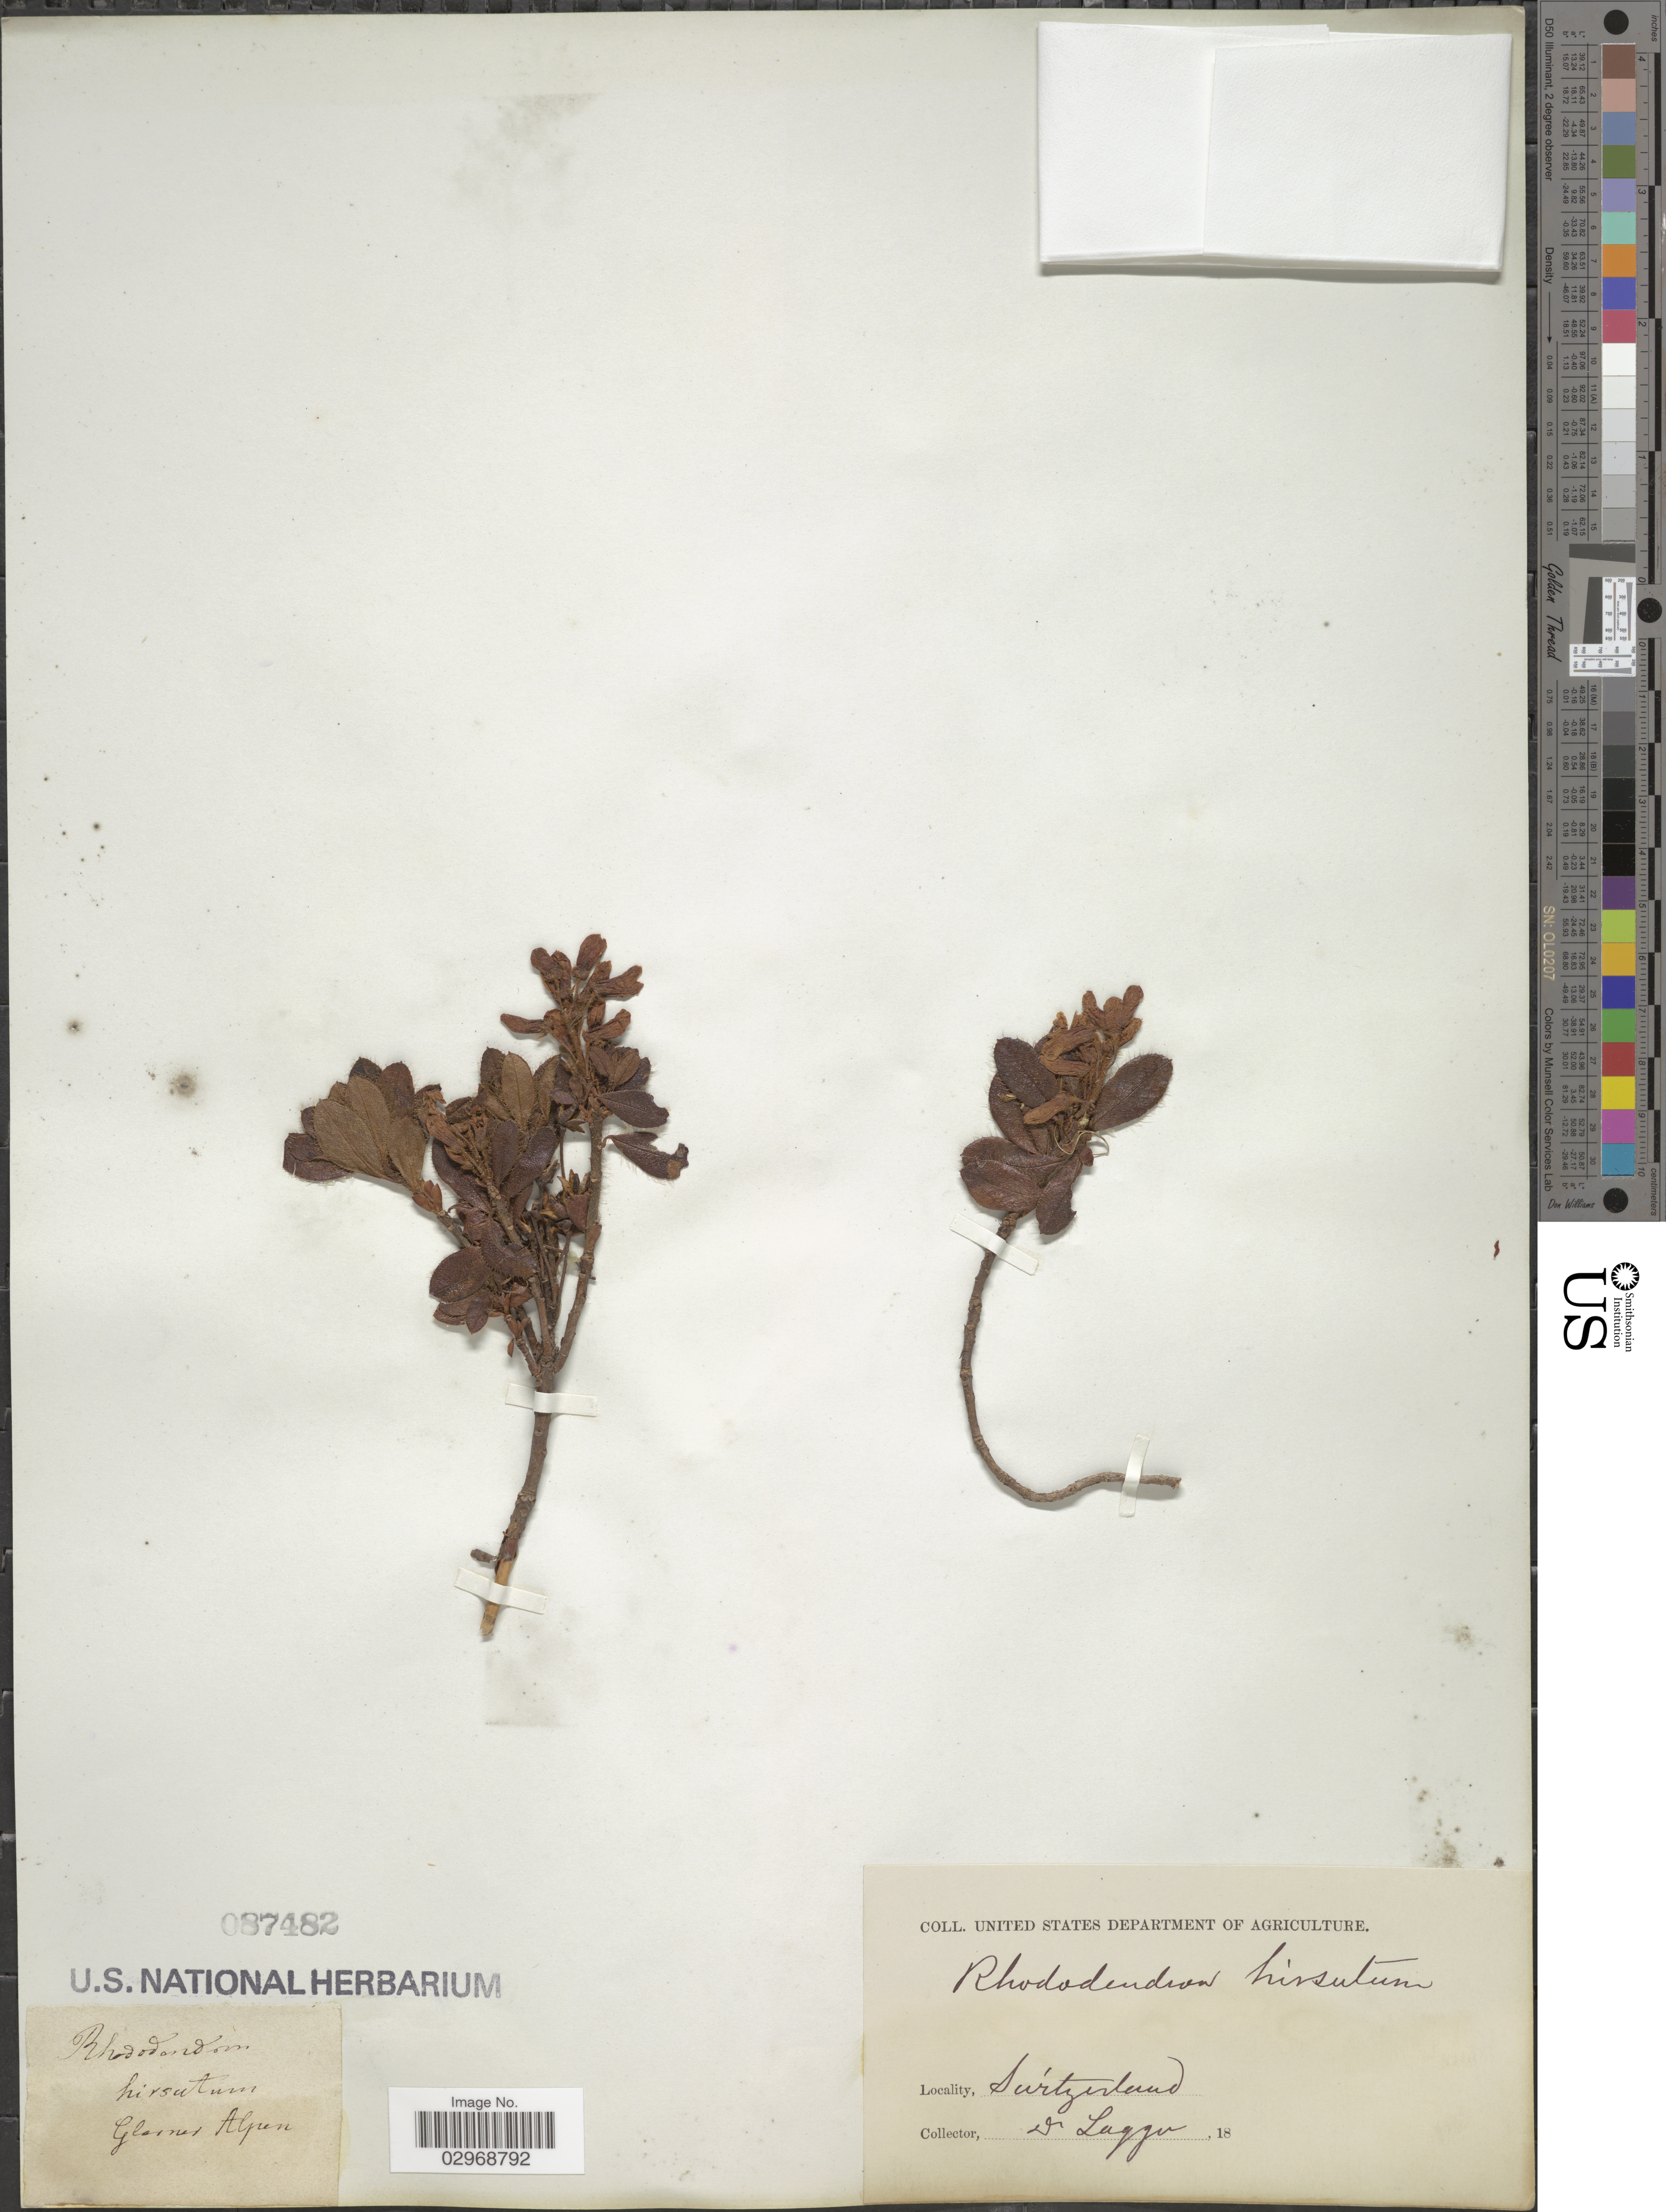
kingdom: Plantae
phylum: Tracheophyta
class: Magnoliopsida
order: Ericales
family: Ericaceae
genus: Rhododendron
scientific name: Rhododendron hirsutum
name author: L.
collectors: F. J. Lagger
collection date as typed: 18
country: Switzerland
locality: Glarner Alpen.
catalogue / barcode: US 87482